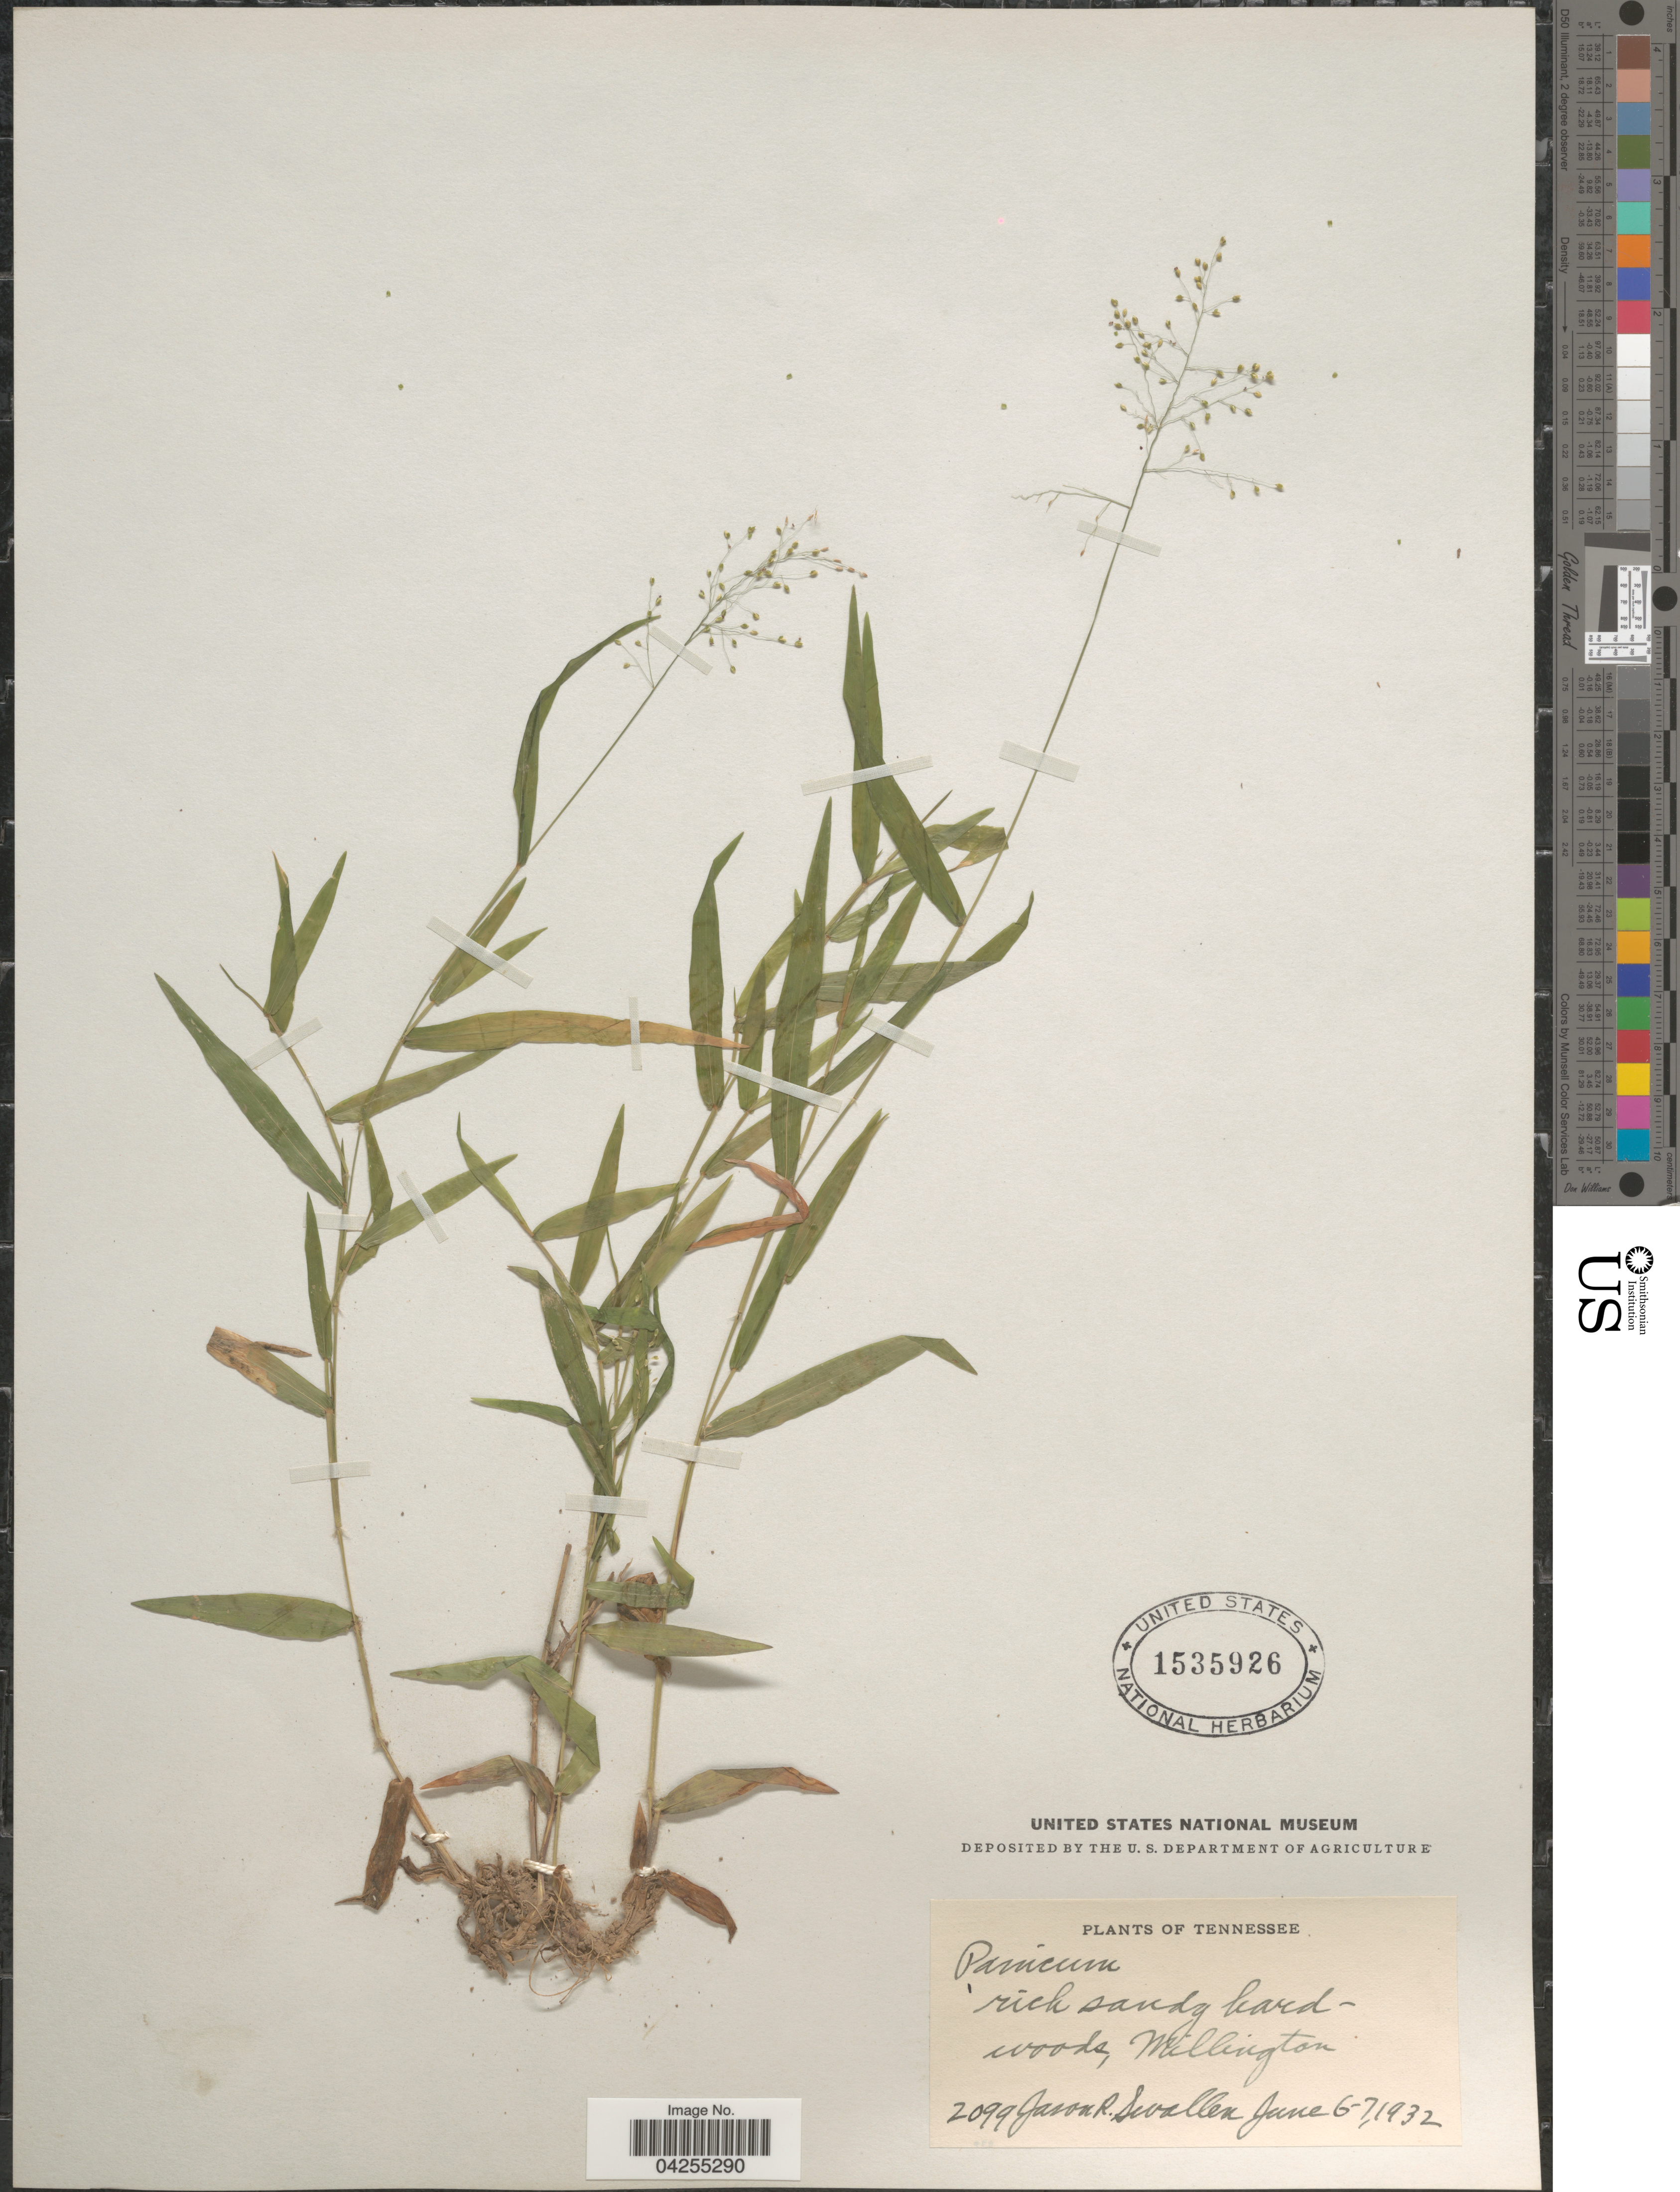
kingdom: Plantae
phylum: Tracheophyta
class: Liliopsida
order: Poales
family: Poaceae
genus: Dichanthelium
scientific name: Dichanthelium dichotomum var. dichotomum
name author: (L.) Gould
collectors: J. R. Swallen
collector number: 2099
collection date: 1932-06-06/1932-06-07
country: United States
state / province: Tennessee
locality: Rich sandy hard-woods, Millington.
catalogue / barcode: US 1535926